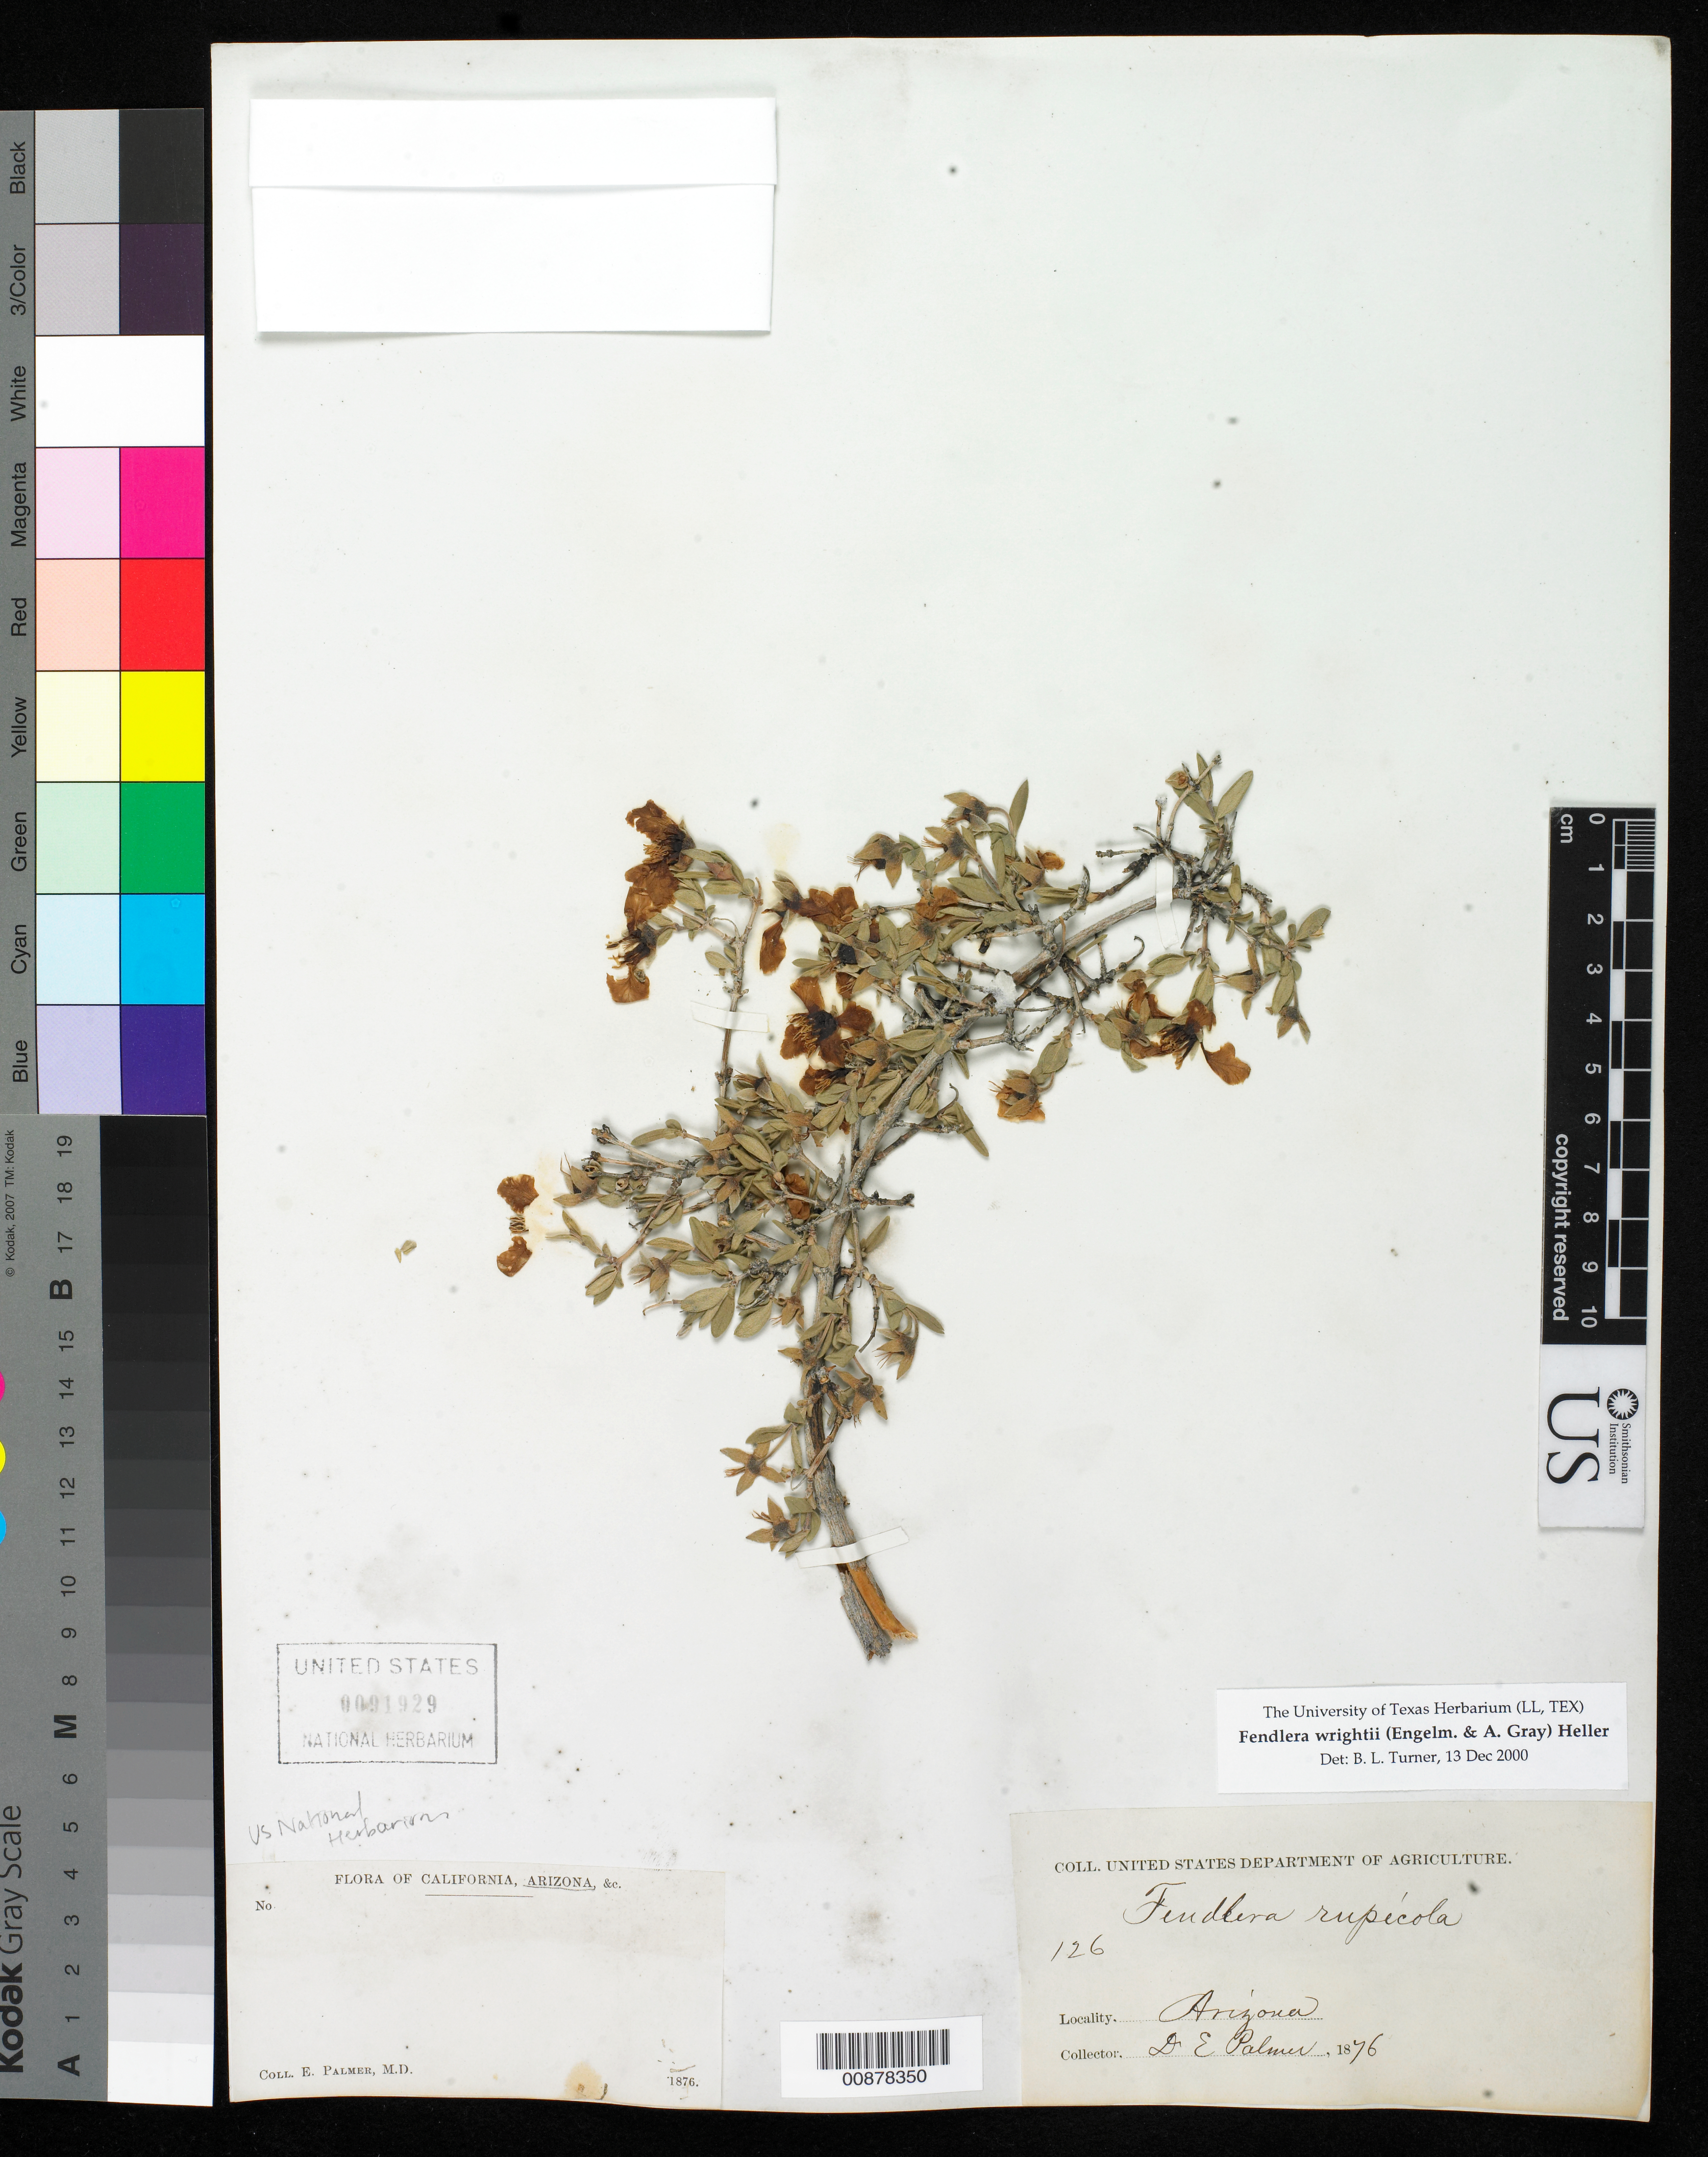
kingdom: Plantae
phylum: Tracheophyta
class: Magnoliopsida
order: Cornales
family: Hydrangeaceae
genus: Fendlera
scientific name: Fendlera wrightii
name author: (Engelm. & A. Gray) A. Heller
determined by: Turner, B. L.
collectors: E. Palmer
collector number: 126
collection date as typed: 1876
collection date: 1876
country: United States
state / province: Arizona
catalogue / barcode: US 91929